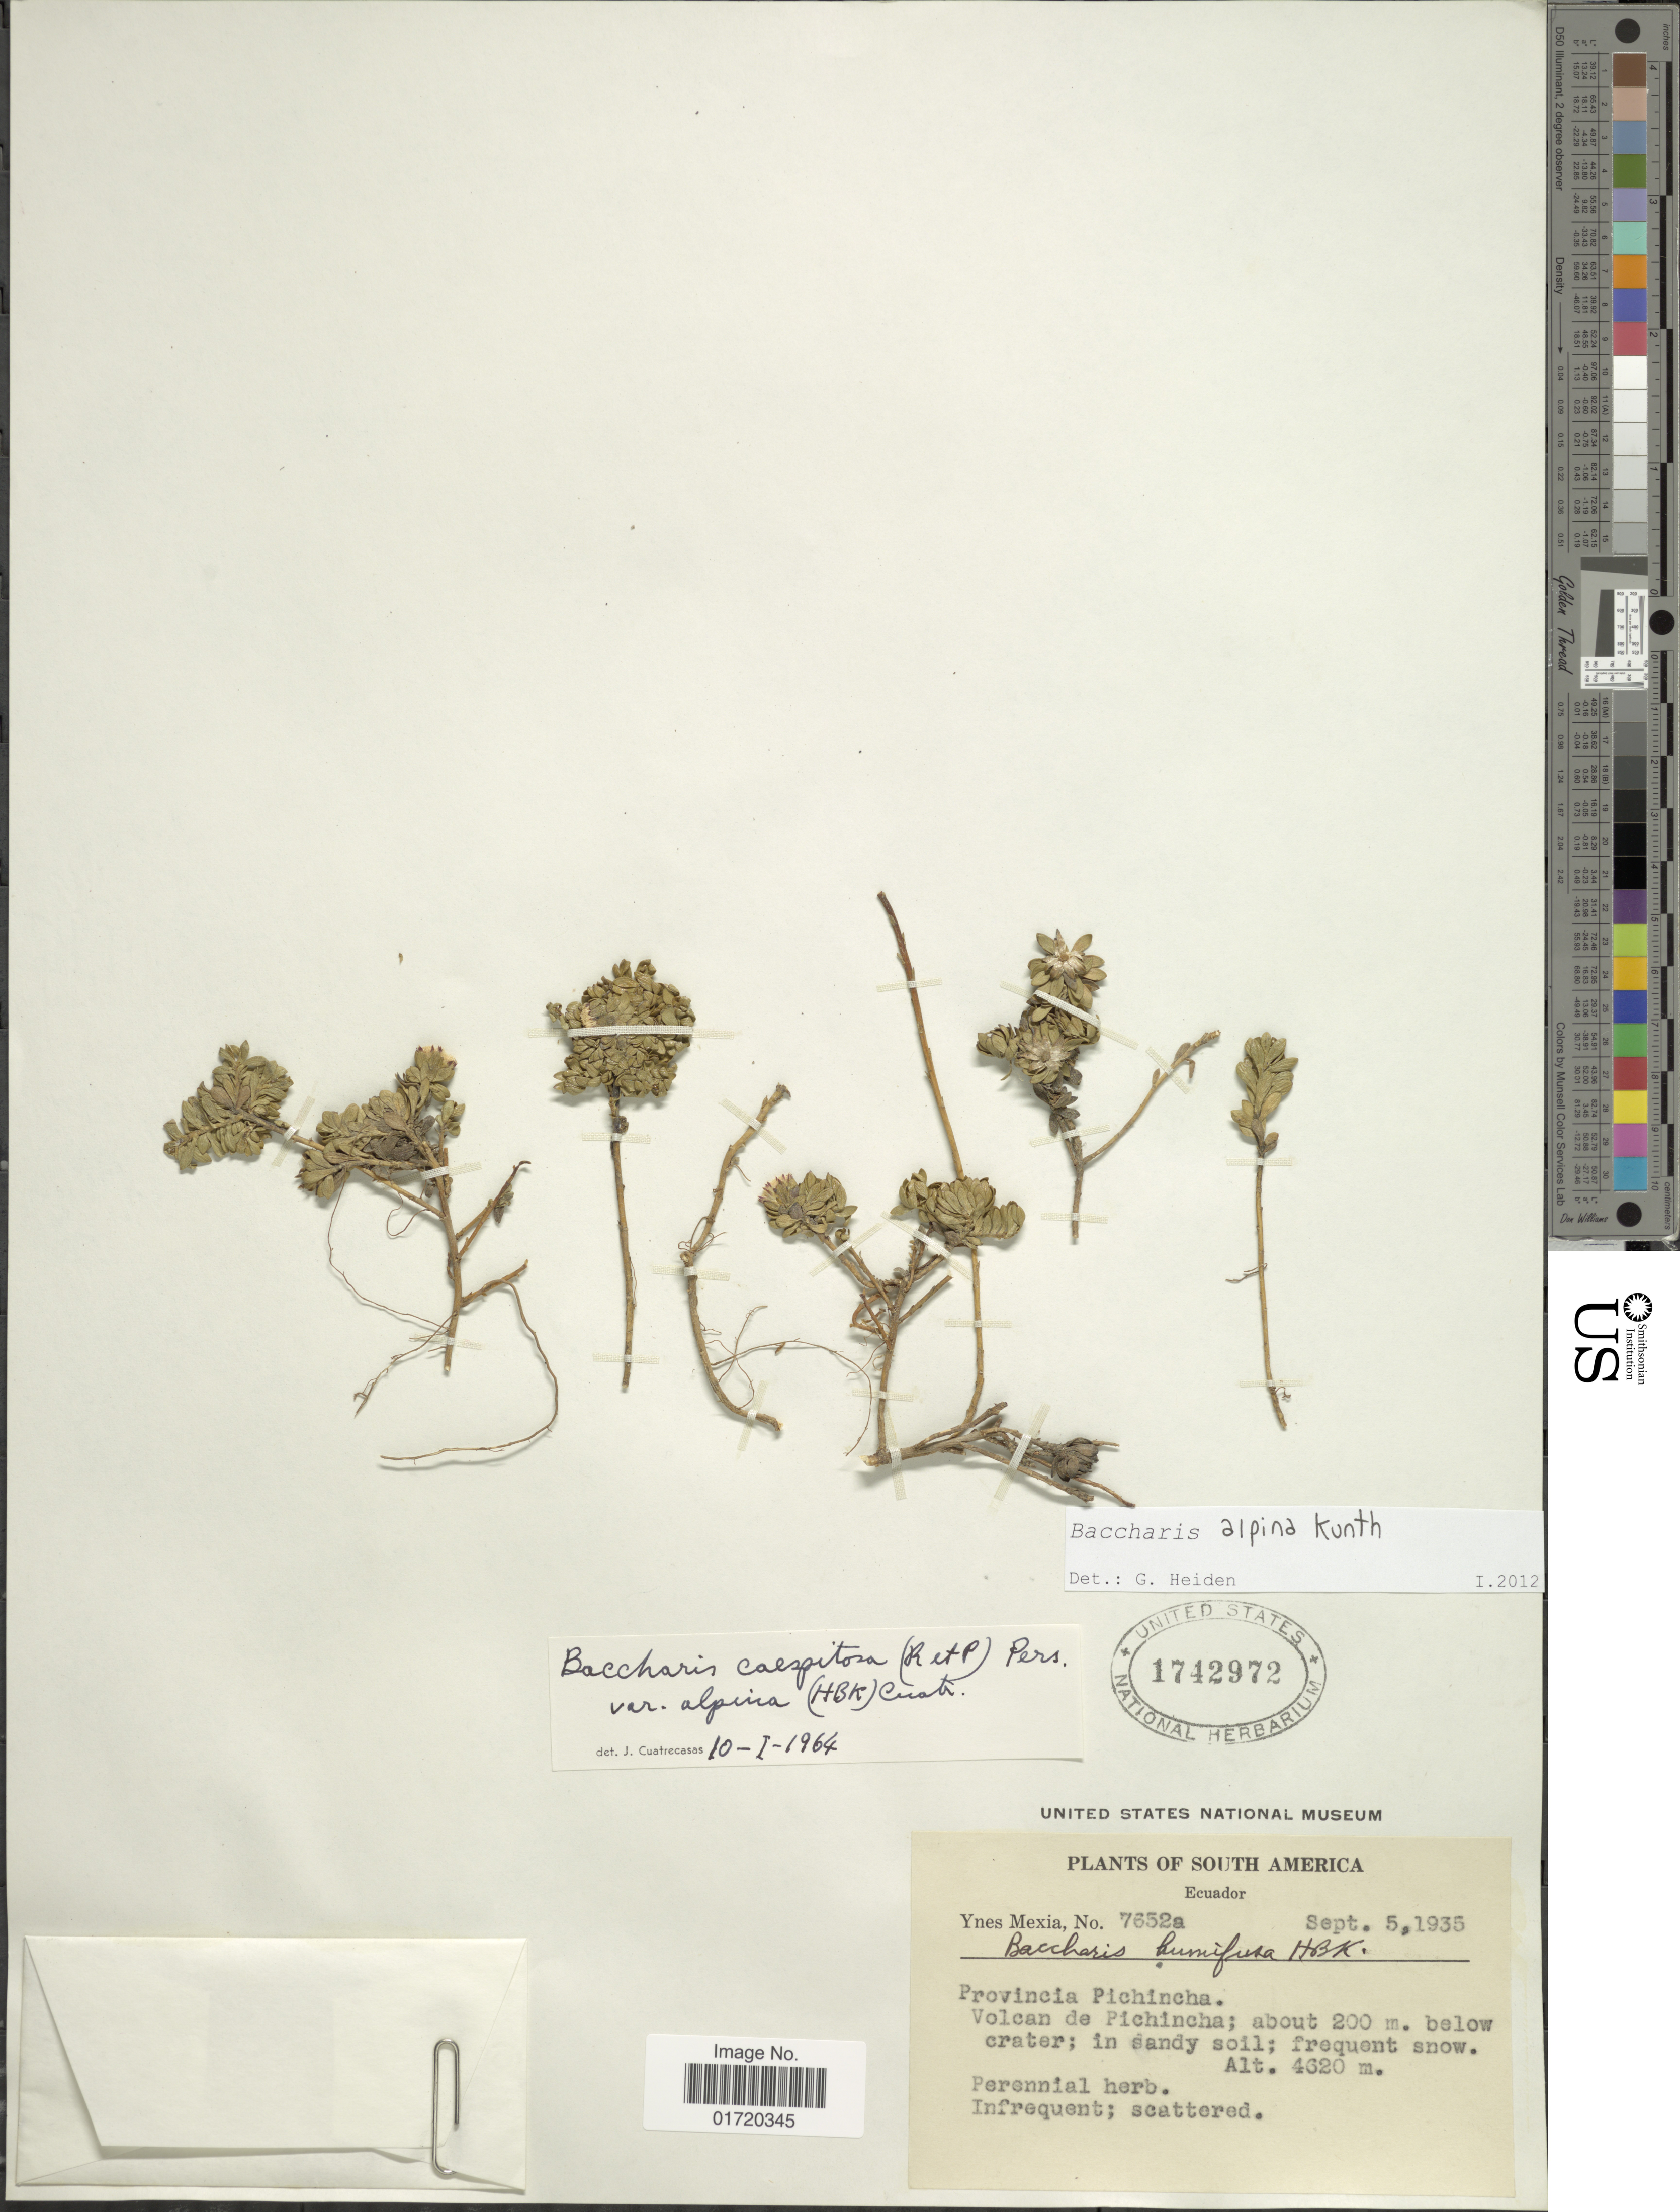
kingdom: Plantae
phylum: Tracheophyta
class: Magnoliopsida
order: Asterales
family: Asteraceae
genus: Baccharis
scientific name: Baccharis alpina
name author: Kunth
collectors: Y. Mexia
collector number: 7652a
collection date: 1935-09-05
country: Ecuador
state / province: Pichincha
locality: Volcan de Pichincha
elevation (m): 4620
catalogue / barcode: US 1742972